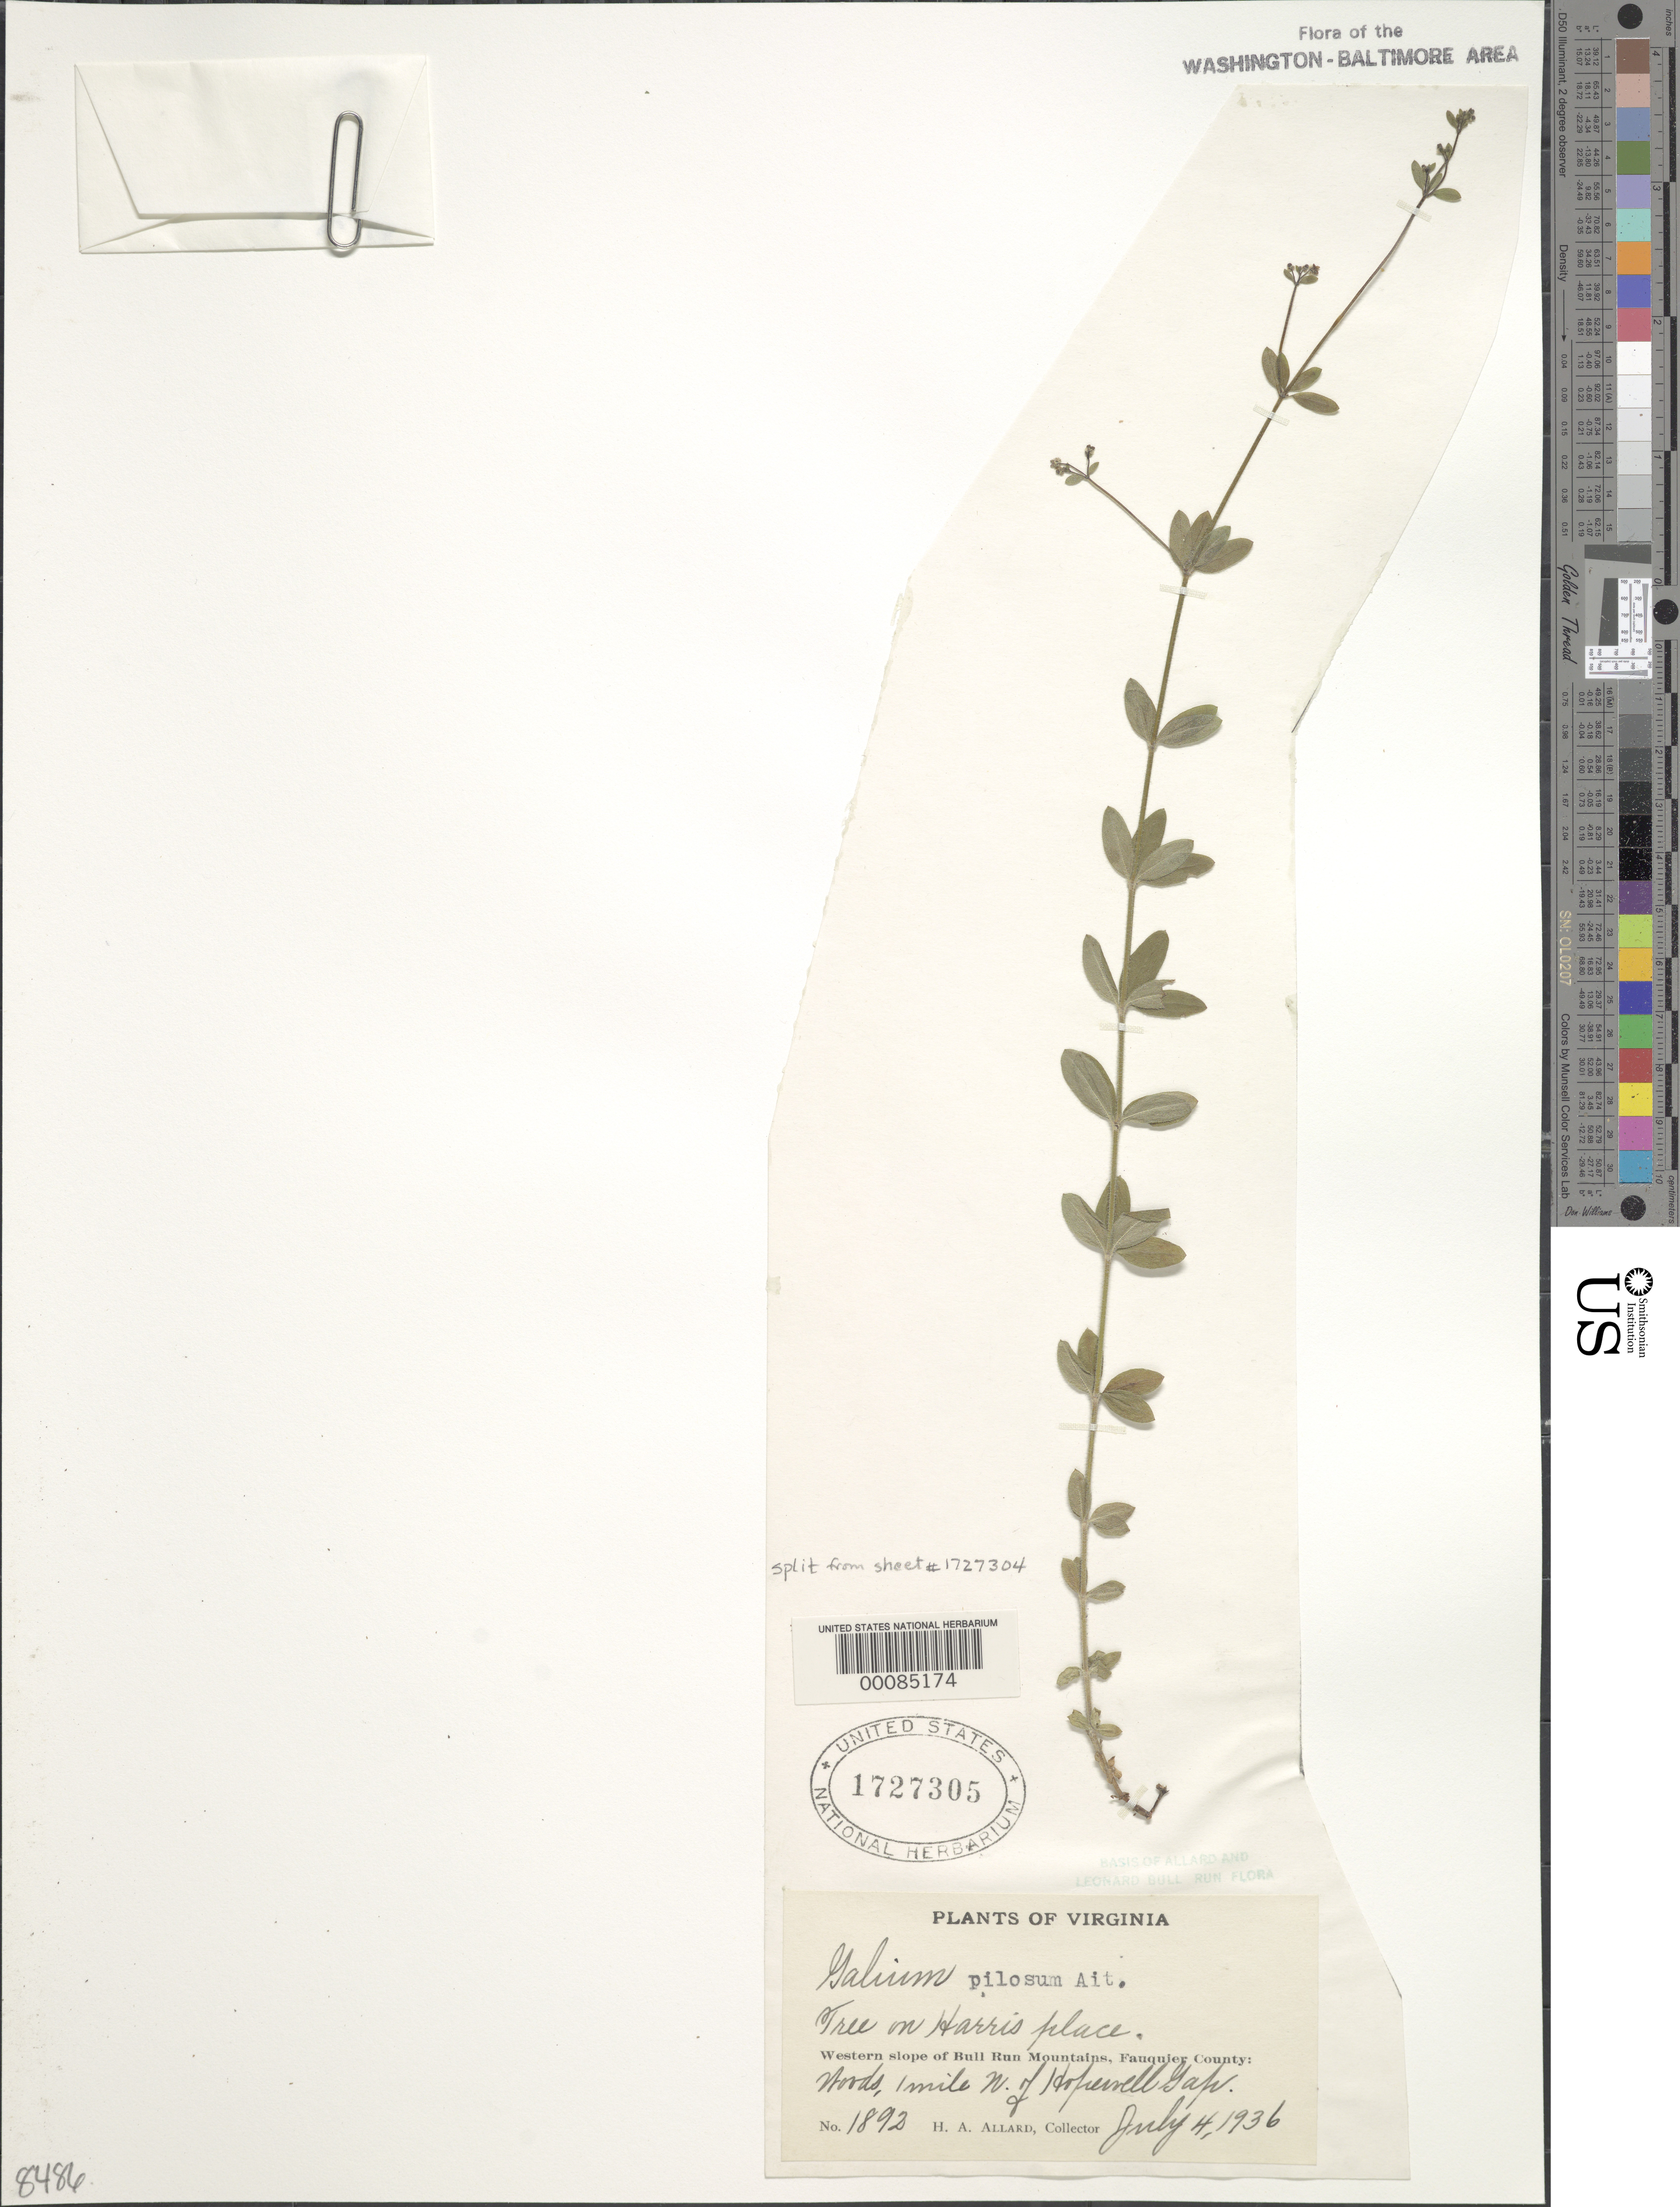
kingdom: Plantae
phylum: Tracheophyta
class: Magnoliopsida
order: Gentianales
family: Rubiaceae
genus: Galium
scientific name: Galium pilosum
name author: Aiton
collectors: H. A. Allard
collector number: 1892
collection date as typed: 04 Jul 1936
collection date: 1936-07-04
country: United States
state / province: Virginia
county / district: Fauquier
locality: Hopewell Gap, west slope of Bull Run Mts.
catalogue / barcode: US 1727305